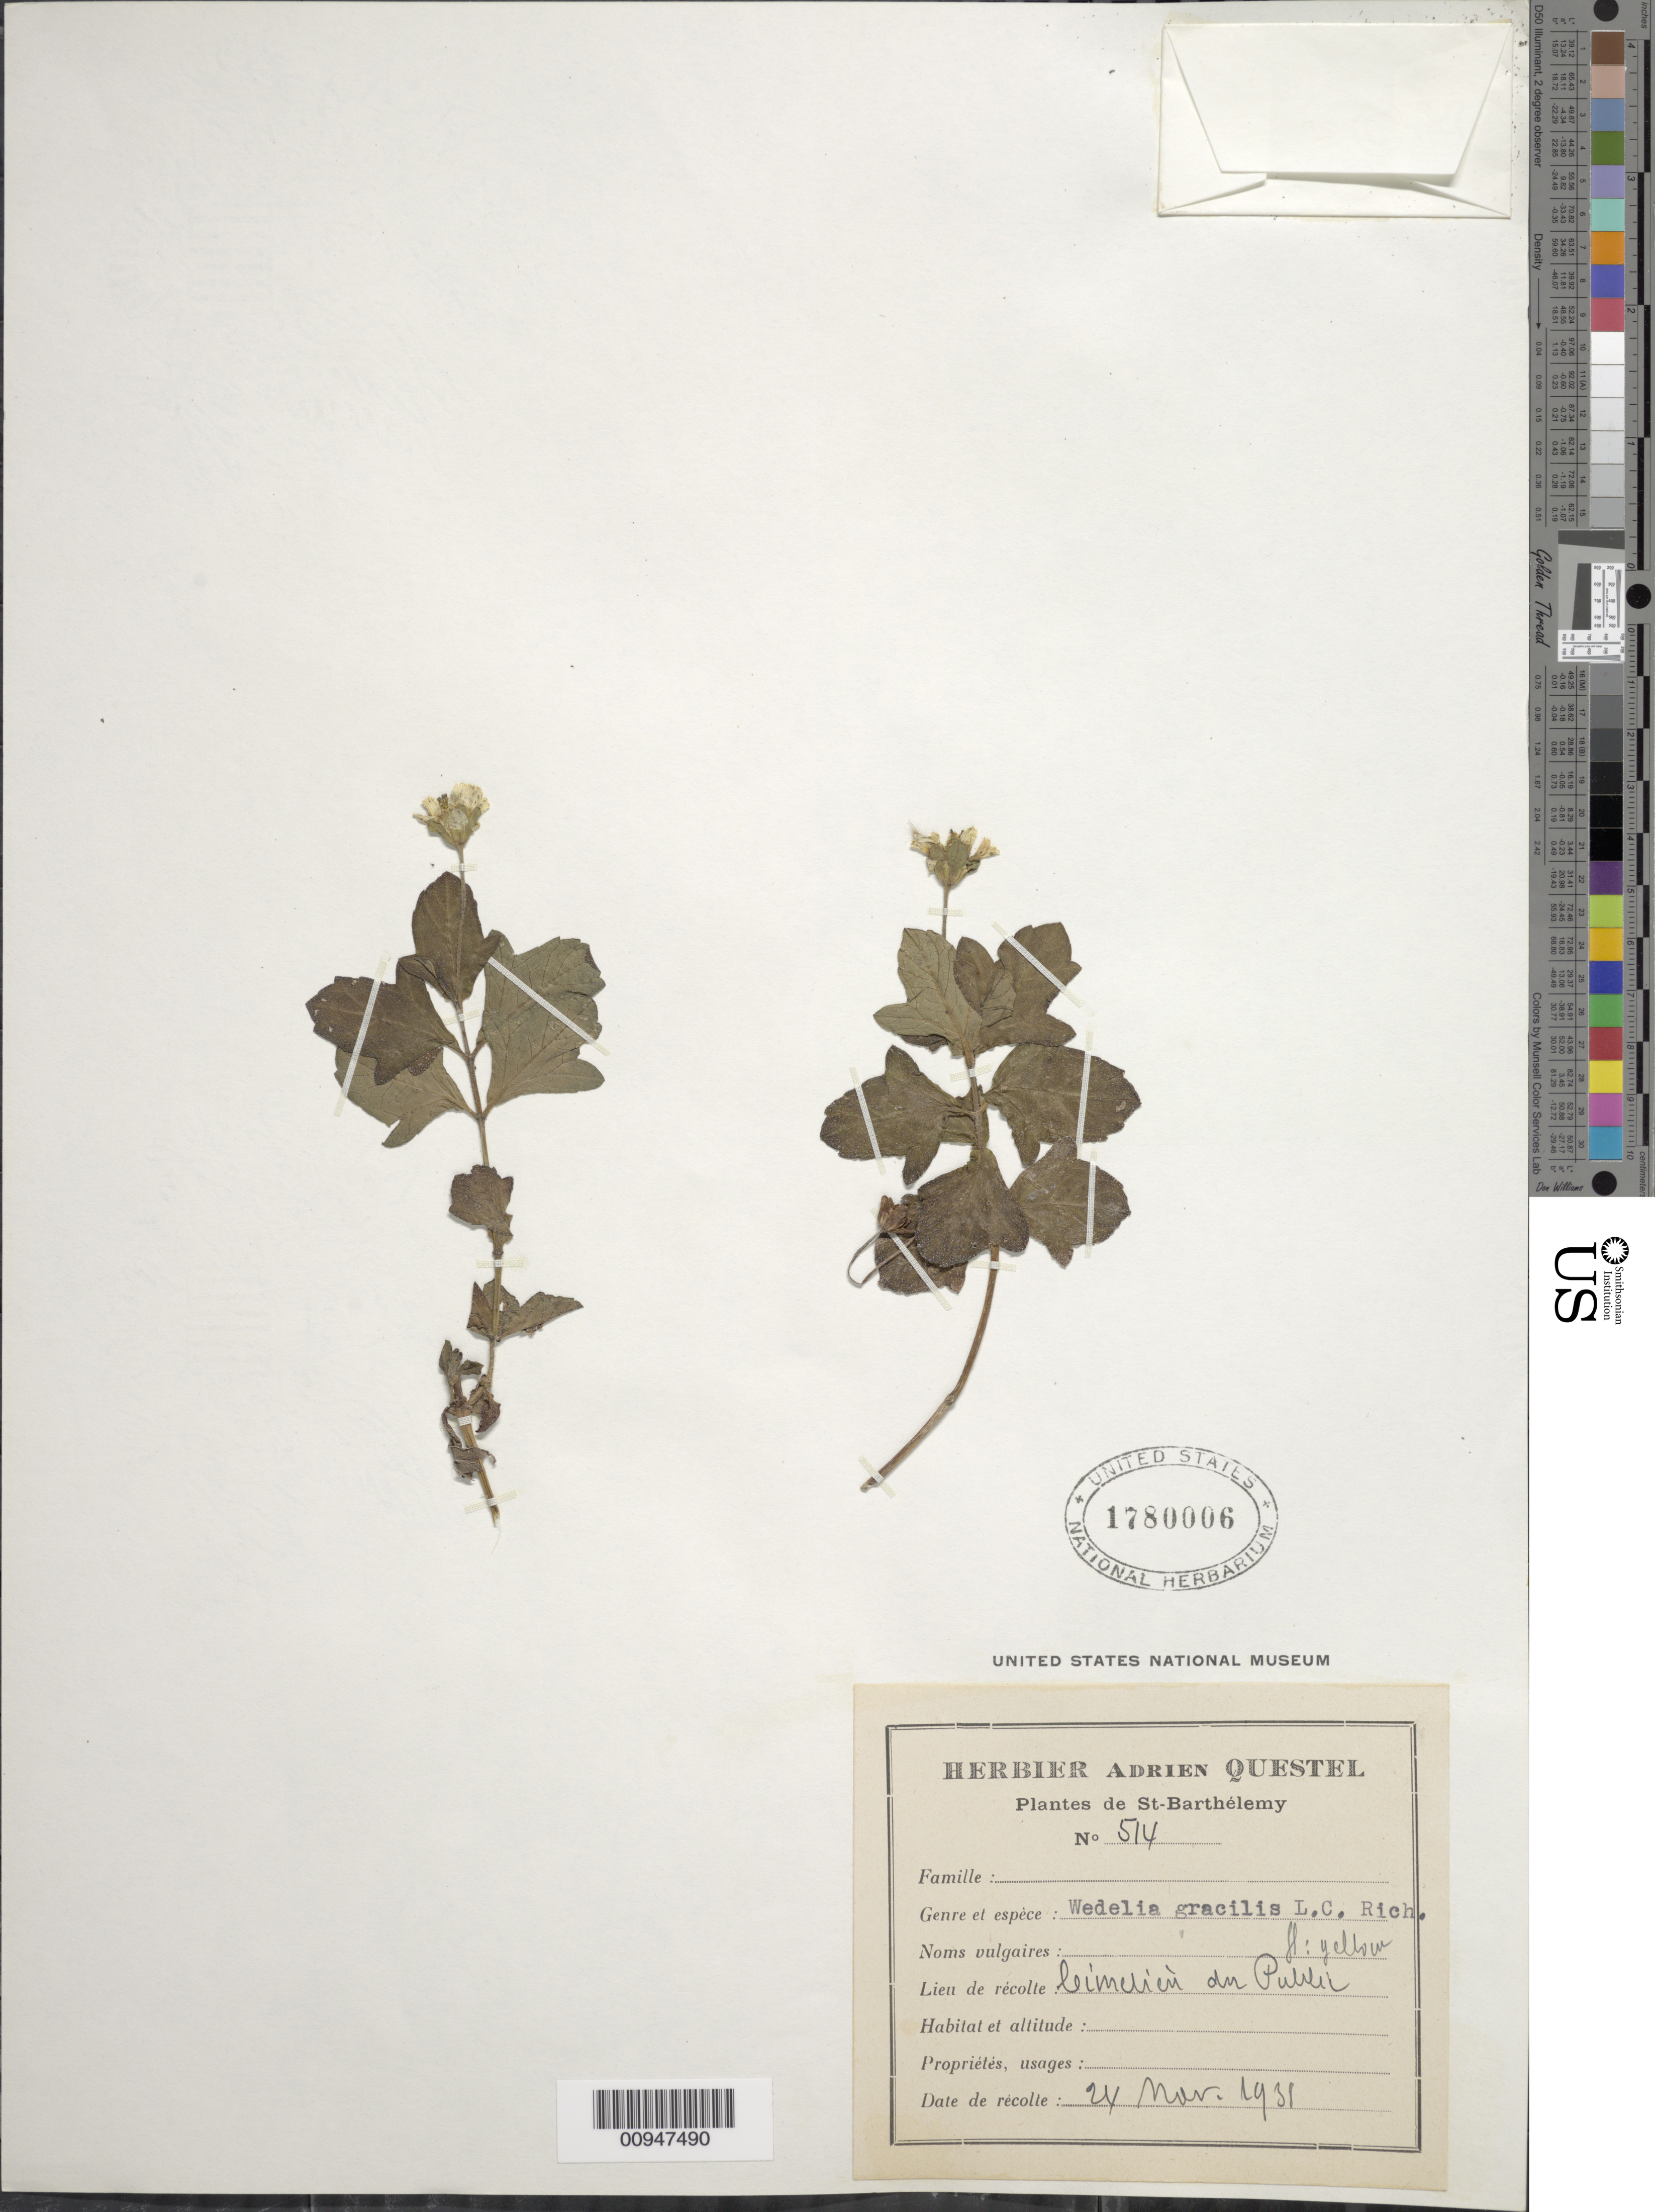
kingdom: Plantae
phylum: Tracheophyta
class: Magnoliopsida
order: Asterales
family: Asteraceae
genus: Sphagneticola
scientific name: Sphagneticola gracilis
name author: (Rich.) Pruski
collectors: A. Questel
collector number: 514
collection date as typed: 24 Mar 1931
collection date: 1931-03-24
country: Saint Barthélemy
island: St. Barthélemy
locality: Limelieú du Public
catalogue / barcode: US 1780006